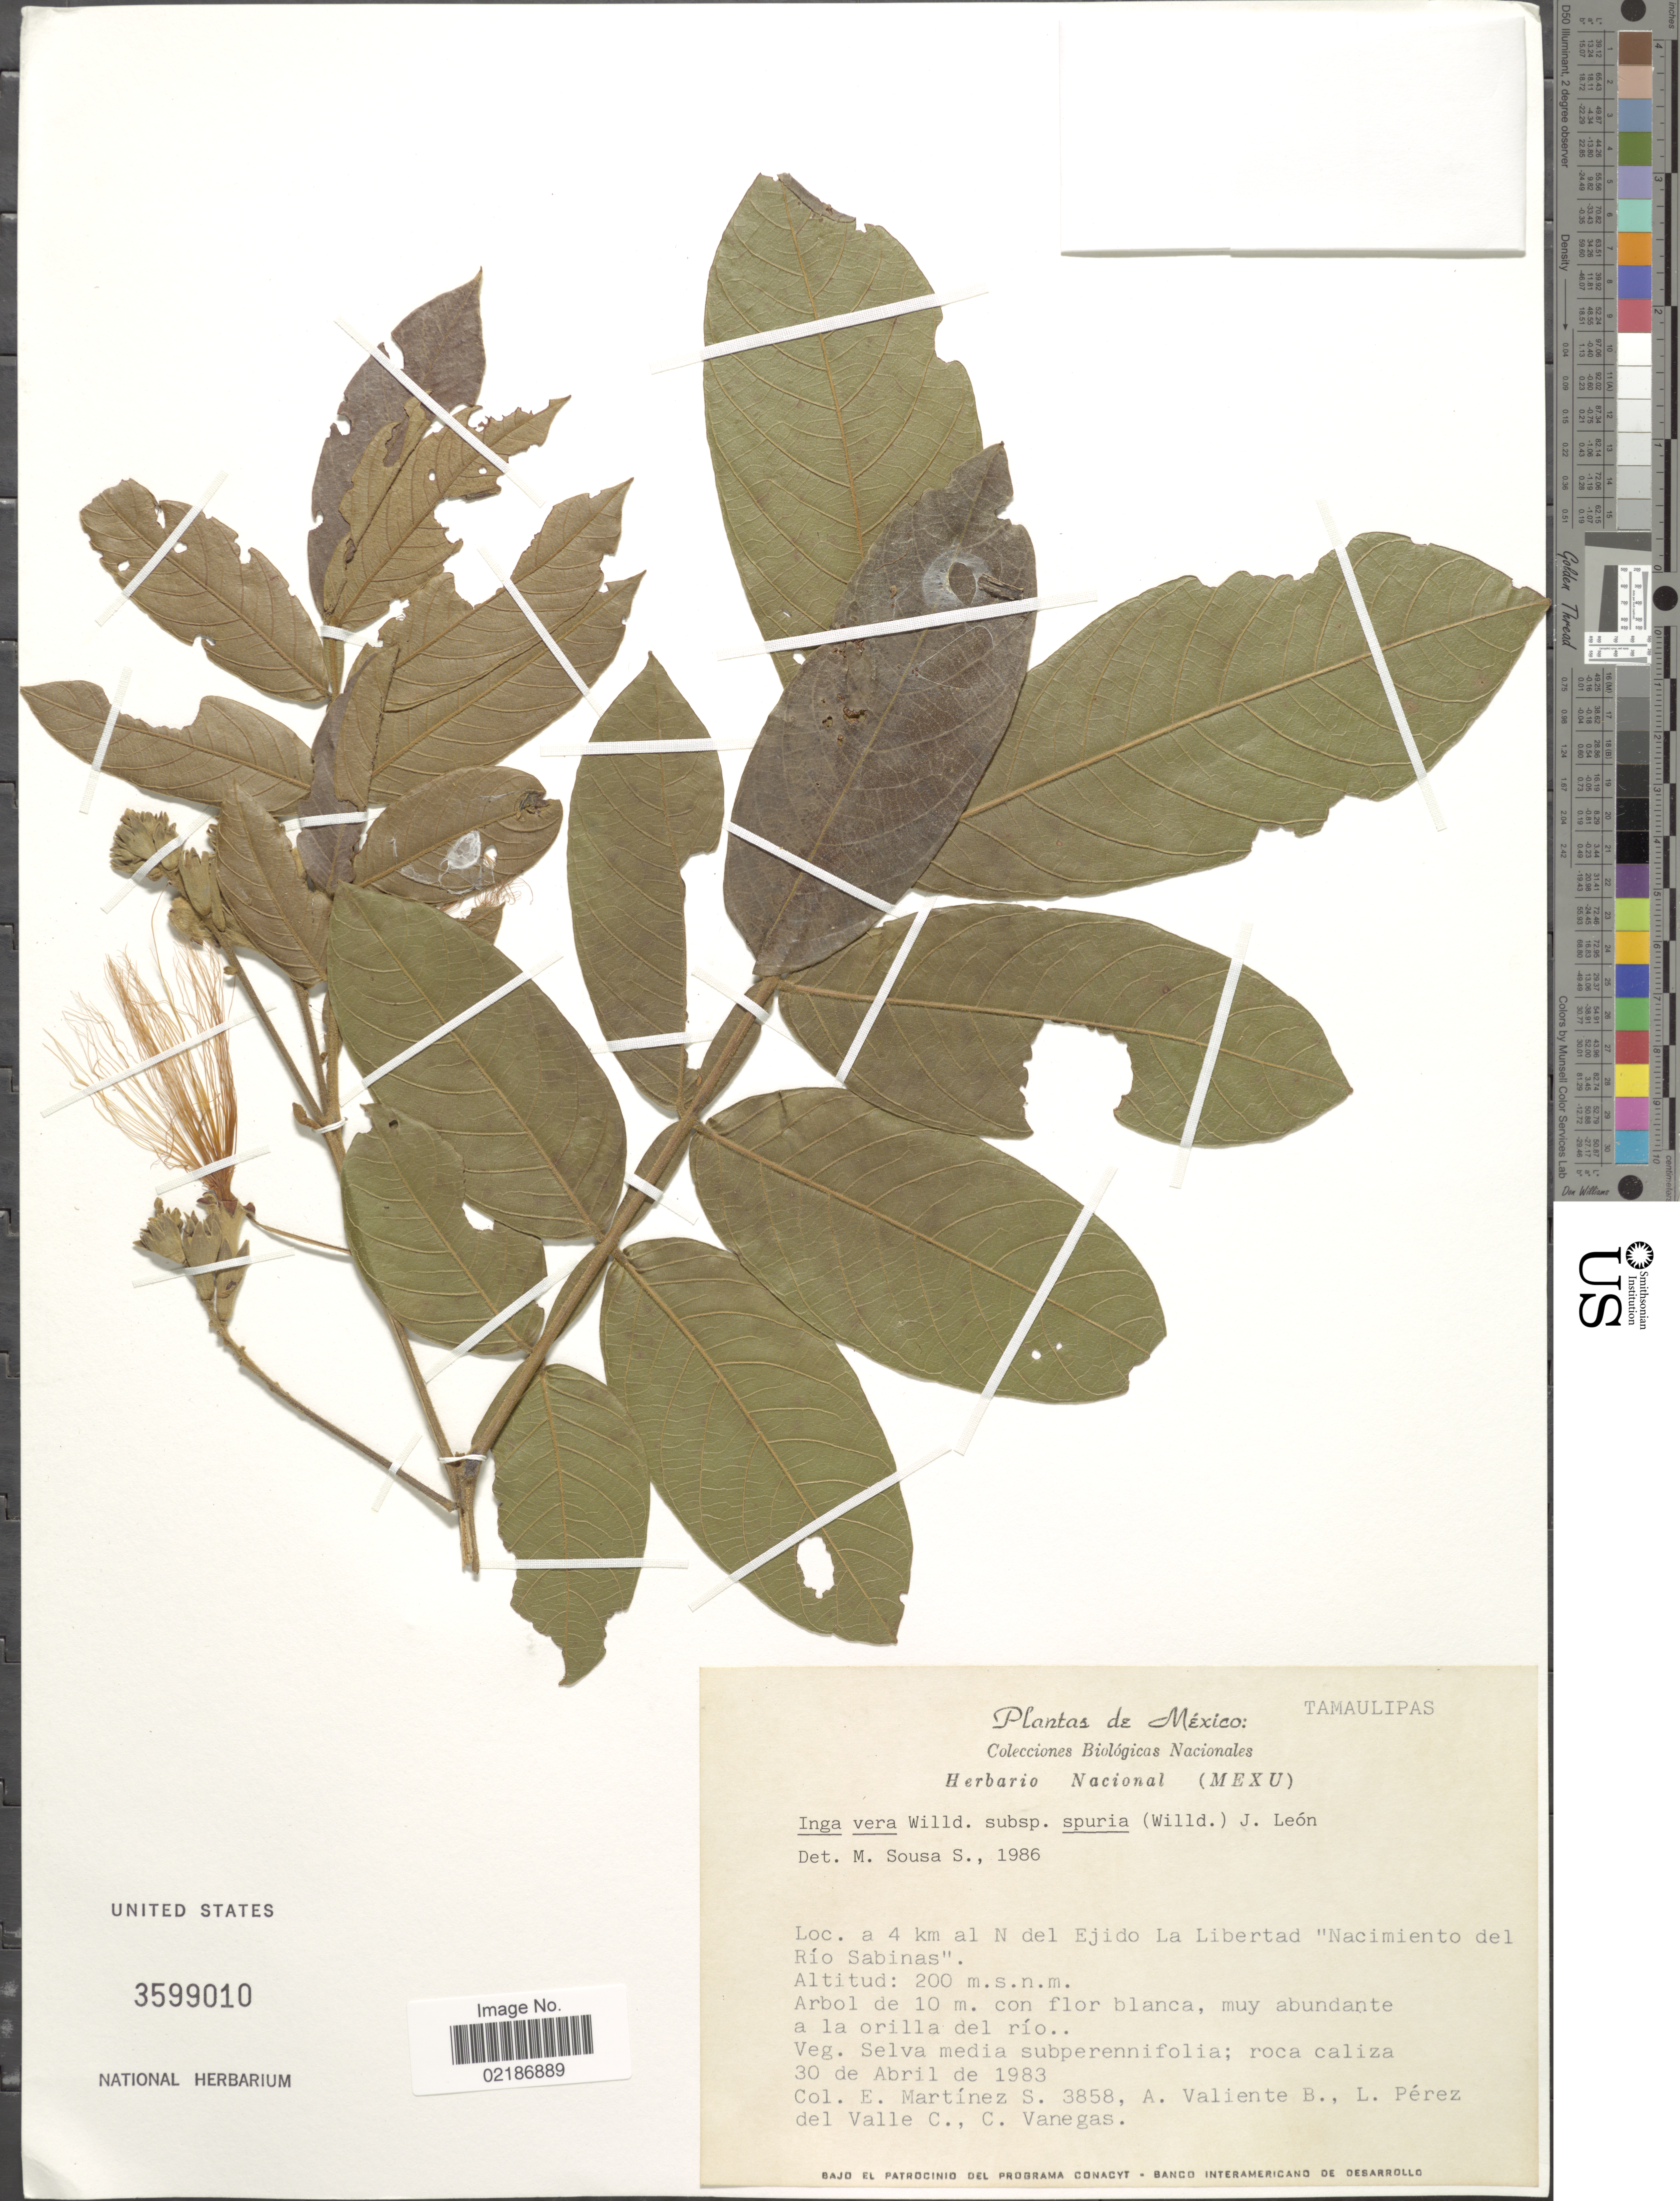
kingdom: Plantae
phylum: Tracheophyta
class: Magnoliopsida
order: Fabales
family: Fabaceae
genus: Inga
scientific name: Inga vera subsp. vera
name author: Willd.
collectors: E. M. Martínez S., A. Valiente B., L. Perez del Valle C. & C. Vanegas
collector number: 3858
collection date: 1983-04-30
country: Mexico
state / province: Tamaulipas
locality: A 4 km al N del Ejido La Libertad, Nacimiento del Rio Sabinas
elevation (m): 200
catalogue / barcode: US 3599010